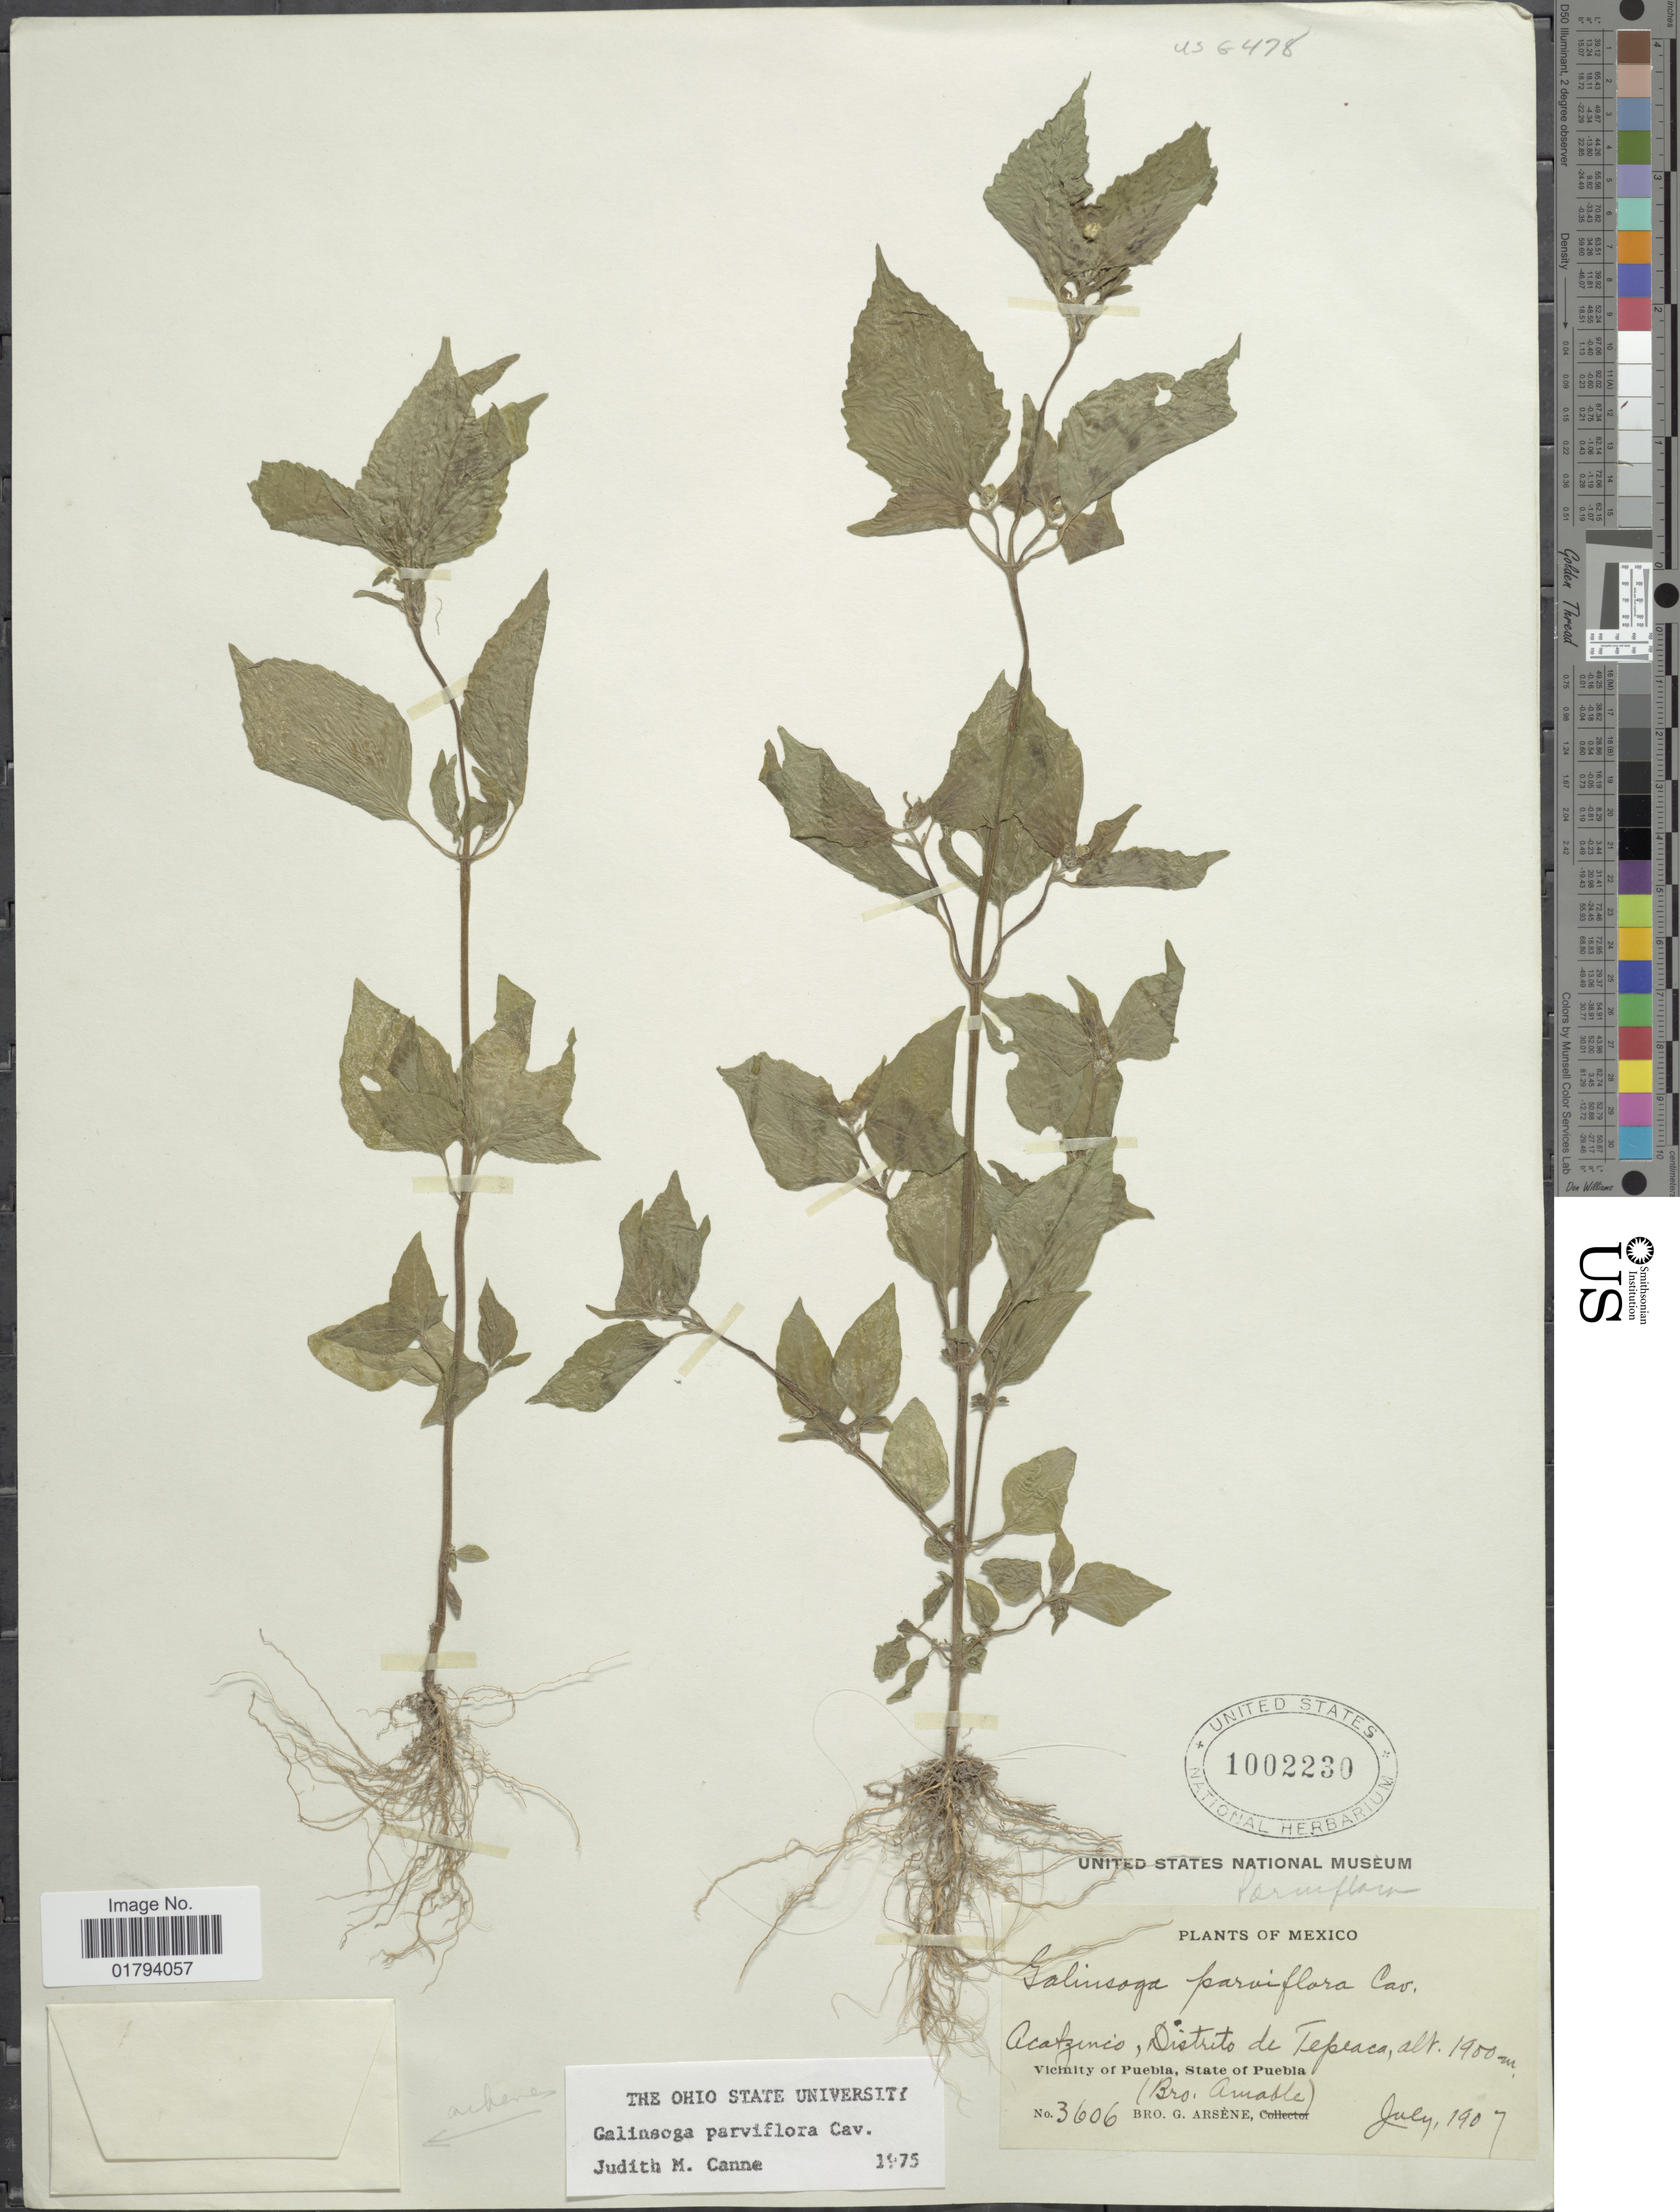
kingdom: Plantae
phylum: Tracheophyta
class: Magnoliopsida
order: Asterales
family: Asteraceae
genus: Galinsoga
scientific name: Galinsoga parviflora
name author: Cav.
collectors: Bro. G. Arsène & B. Amable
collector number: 3606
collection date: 1907-07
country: Mexico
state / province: Puebla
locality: Acatzinco, Distrito de Tepeaca, vicinity of Puebla.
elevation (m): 1900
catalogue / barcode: US 1002230